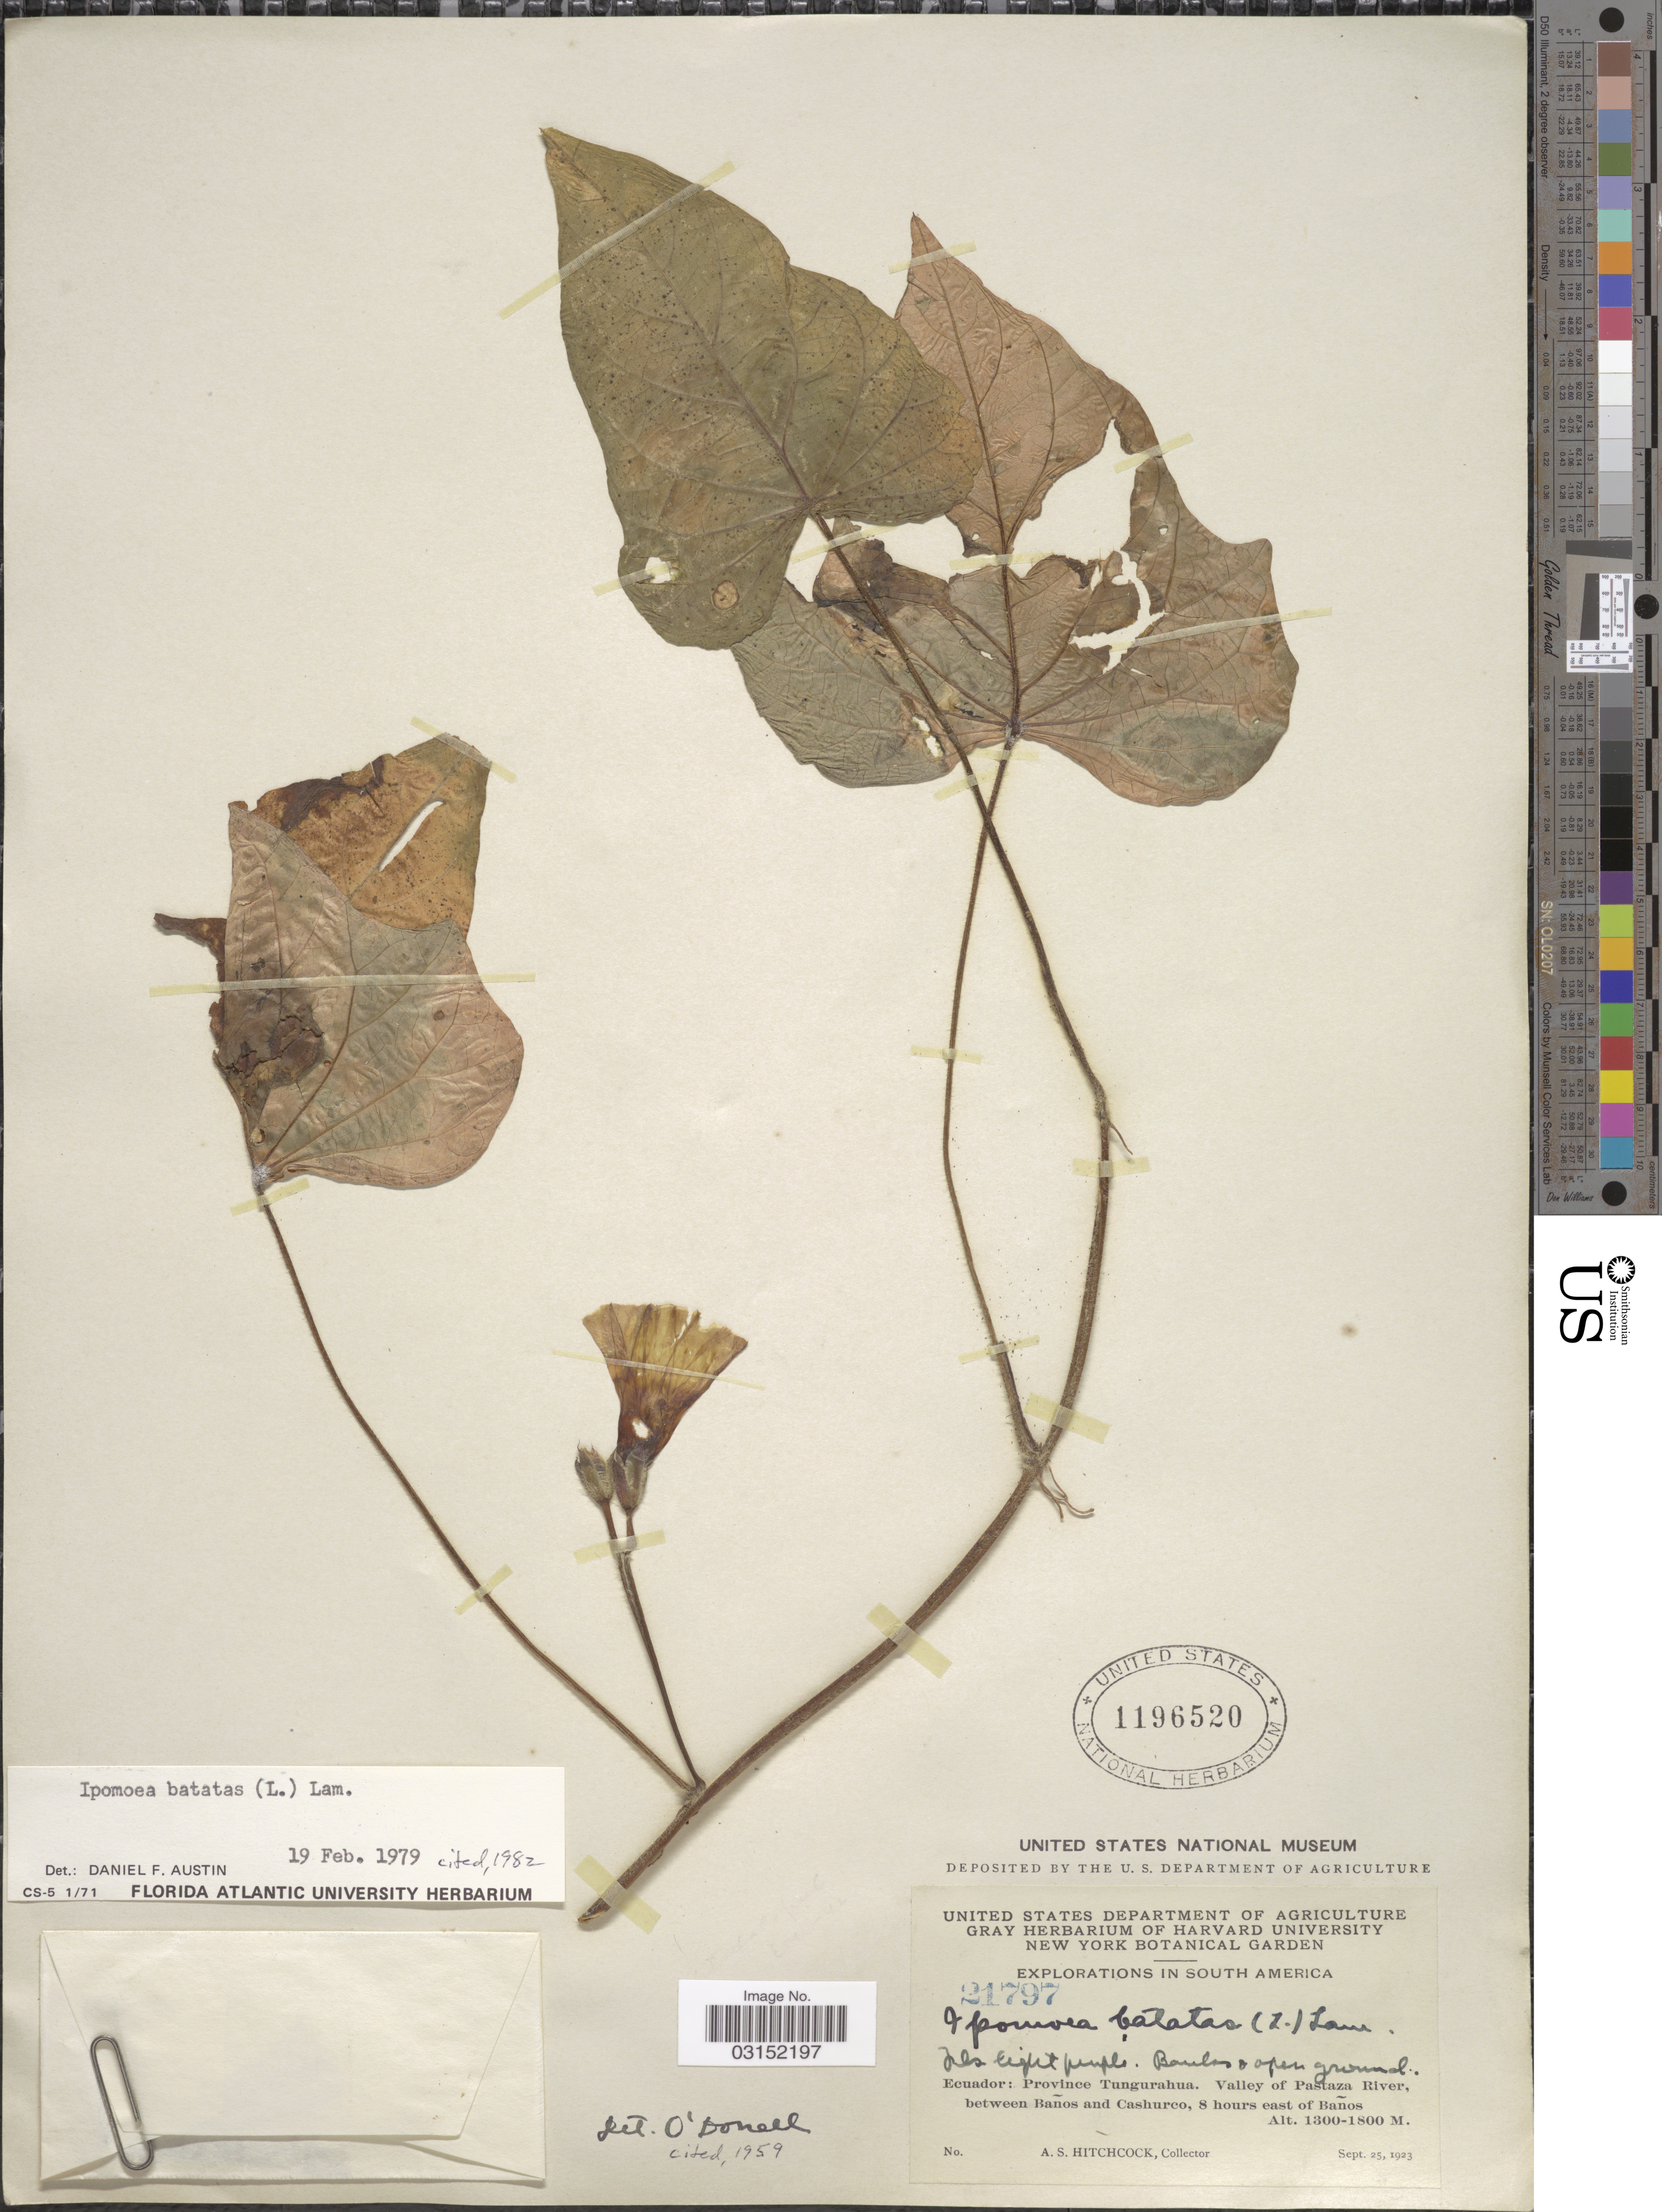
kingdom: Plantae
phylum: Tracheophyta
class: Magnoliopsida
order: Solanales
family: Convolvulaceae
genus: Ipomoea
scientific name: Ipomoea batatas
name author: (L.) Lam.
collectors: A. S. Hitchcock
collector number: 21797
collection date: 1923-09-25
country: Ecuador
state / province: Tungurahua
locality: Valley of Pastaza River, between Baños and Cashurco, 8 hours east of Baños.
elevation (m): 1300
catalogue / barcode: US 1196520